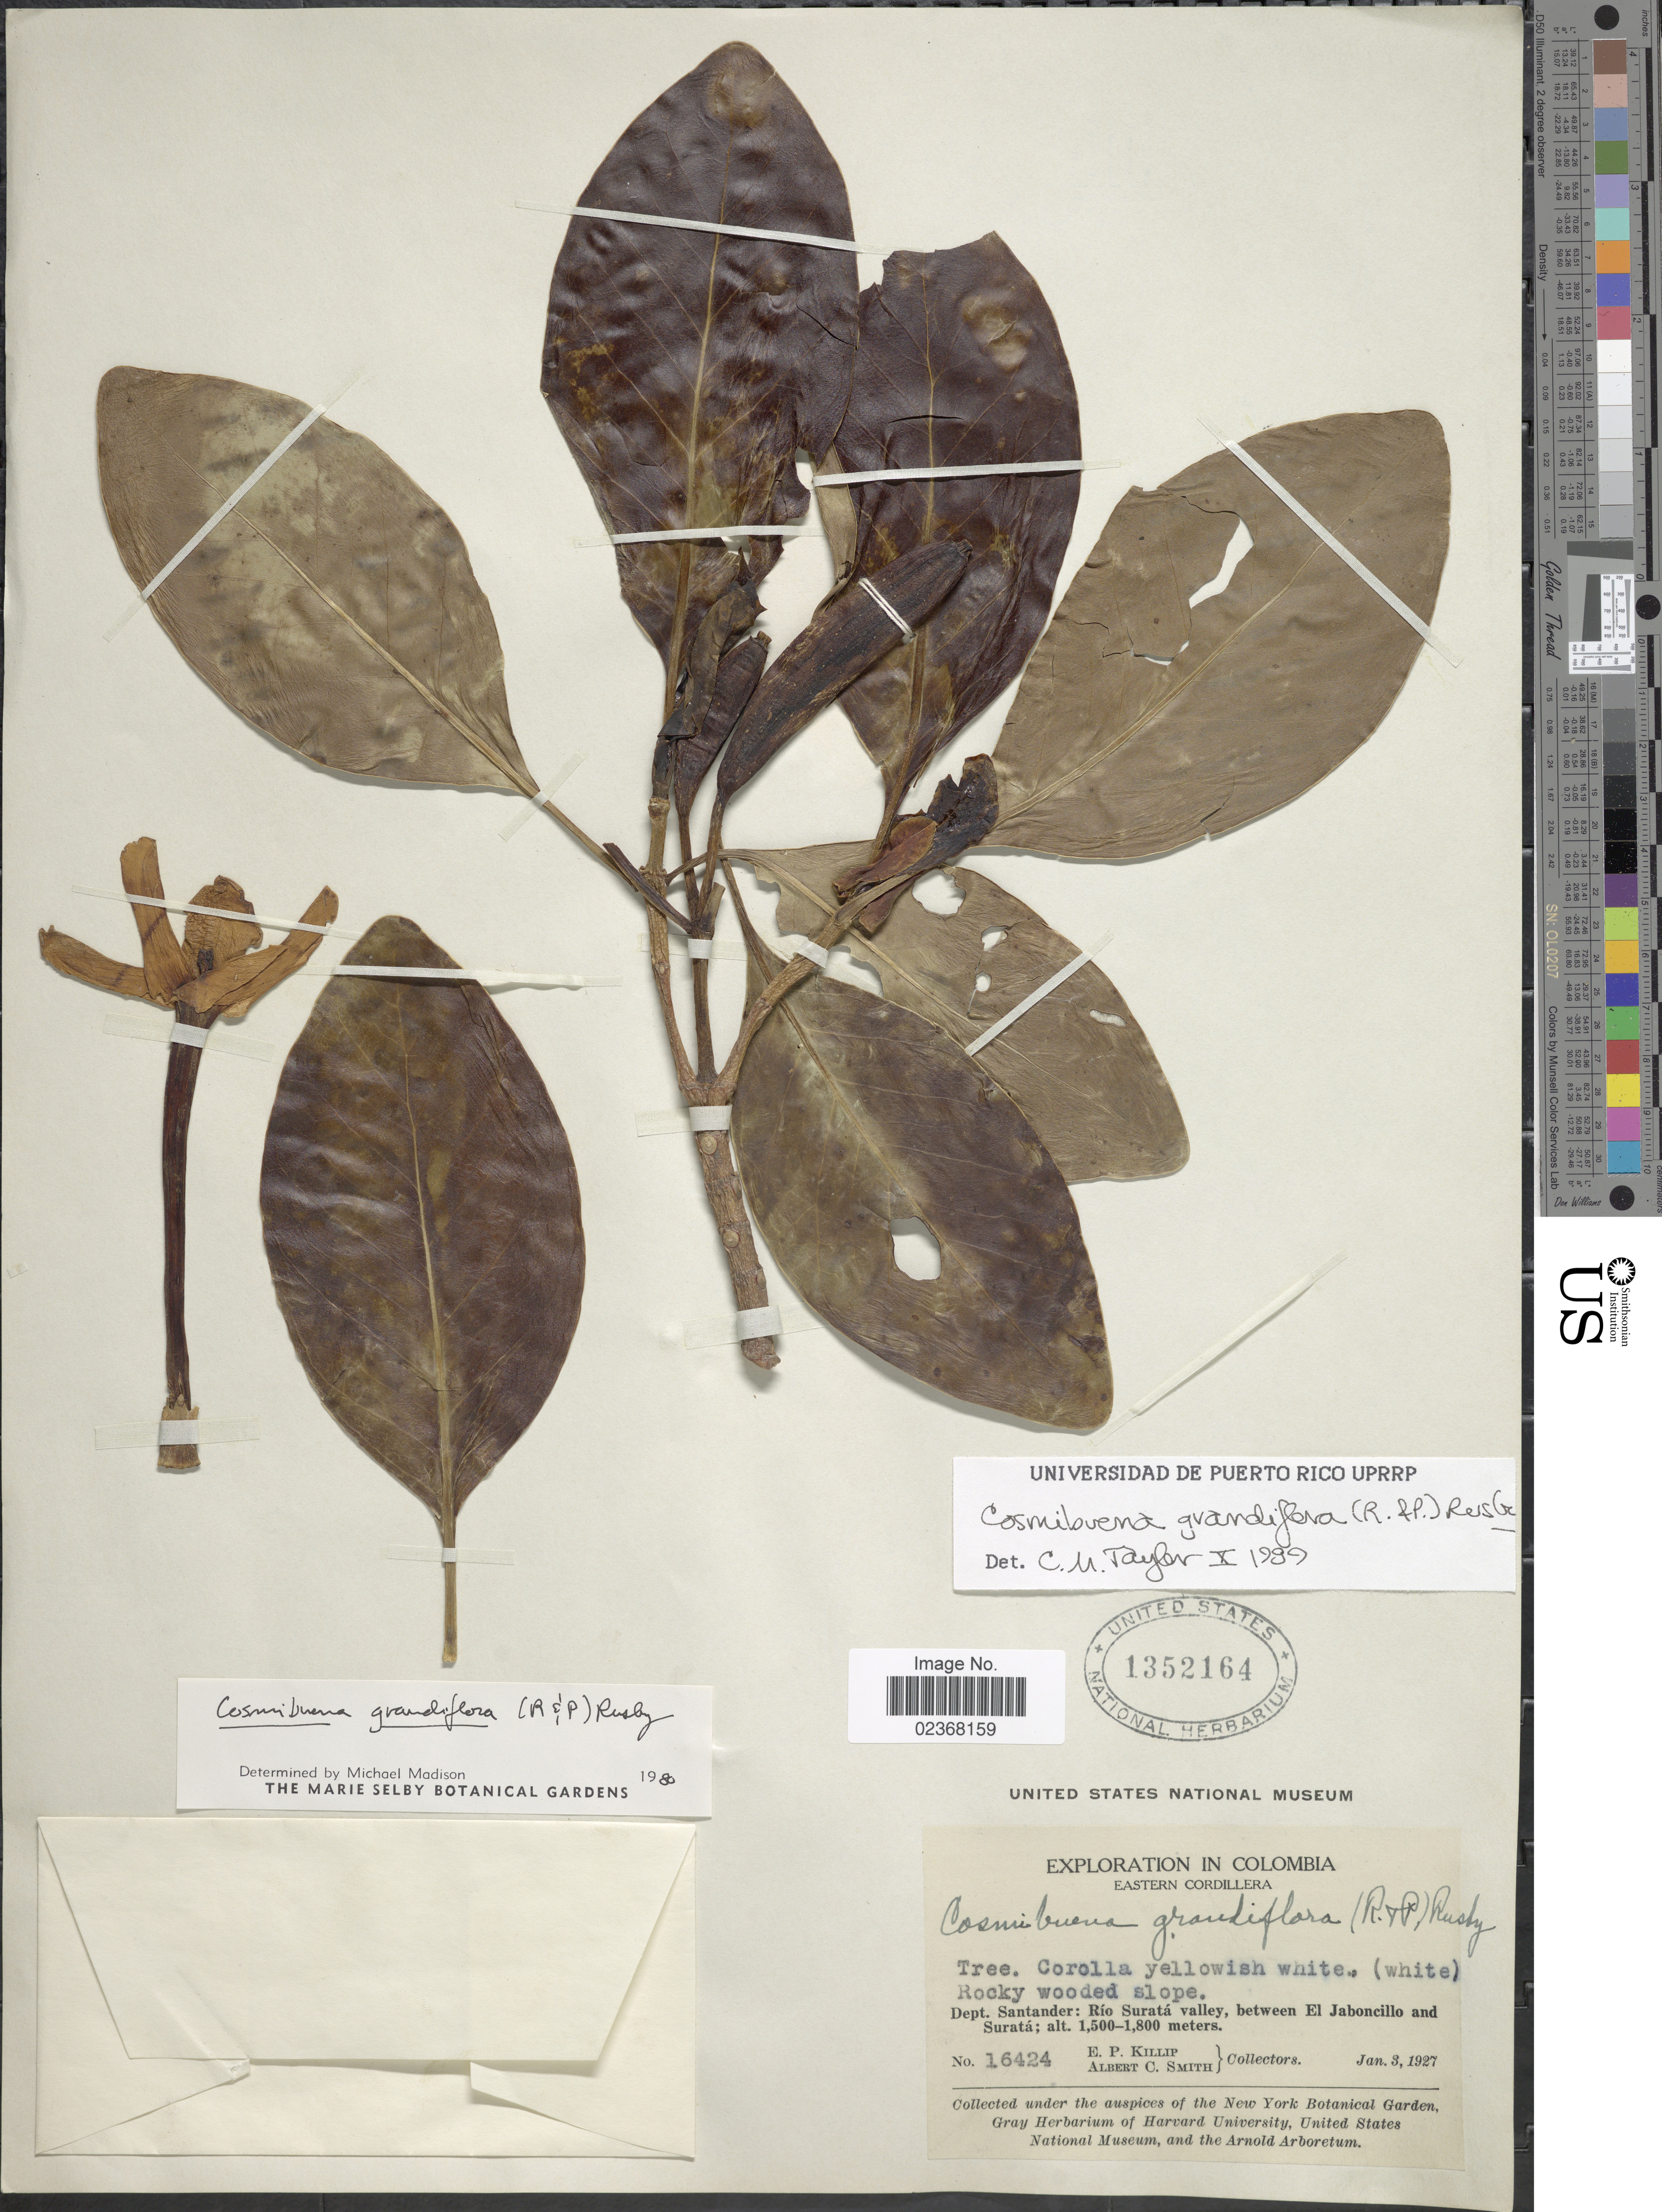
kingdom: Plantae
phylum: Tracheophyta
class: Magnoliopsida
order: Gentianales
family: Rubiaceae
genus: Cosmibuena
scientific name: Cosmibuena grandiflora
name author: (Rose & Pav.) Rusby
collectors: E. P. Killip & A. C. Smith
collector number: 16424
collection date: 1927-01-03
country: Colombia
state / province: Santander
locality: Eastern Cordillera, Dept. Santander: Rio Surata valley, between El Jaboncillo and Surata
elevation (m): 1500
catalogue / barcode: US 1352164